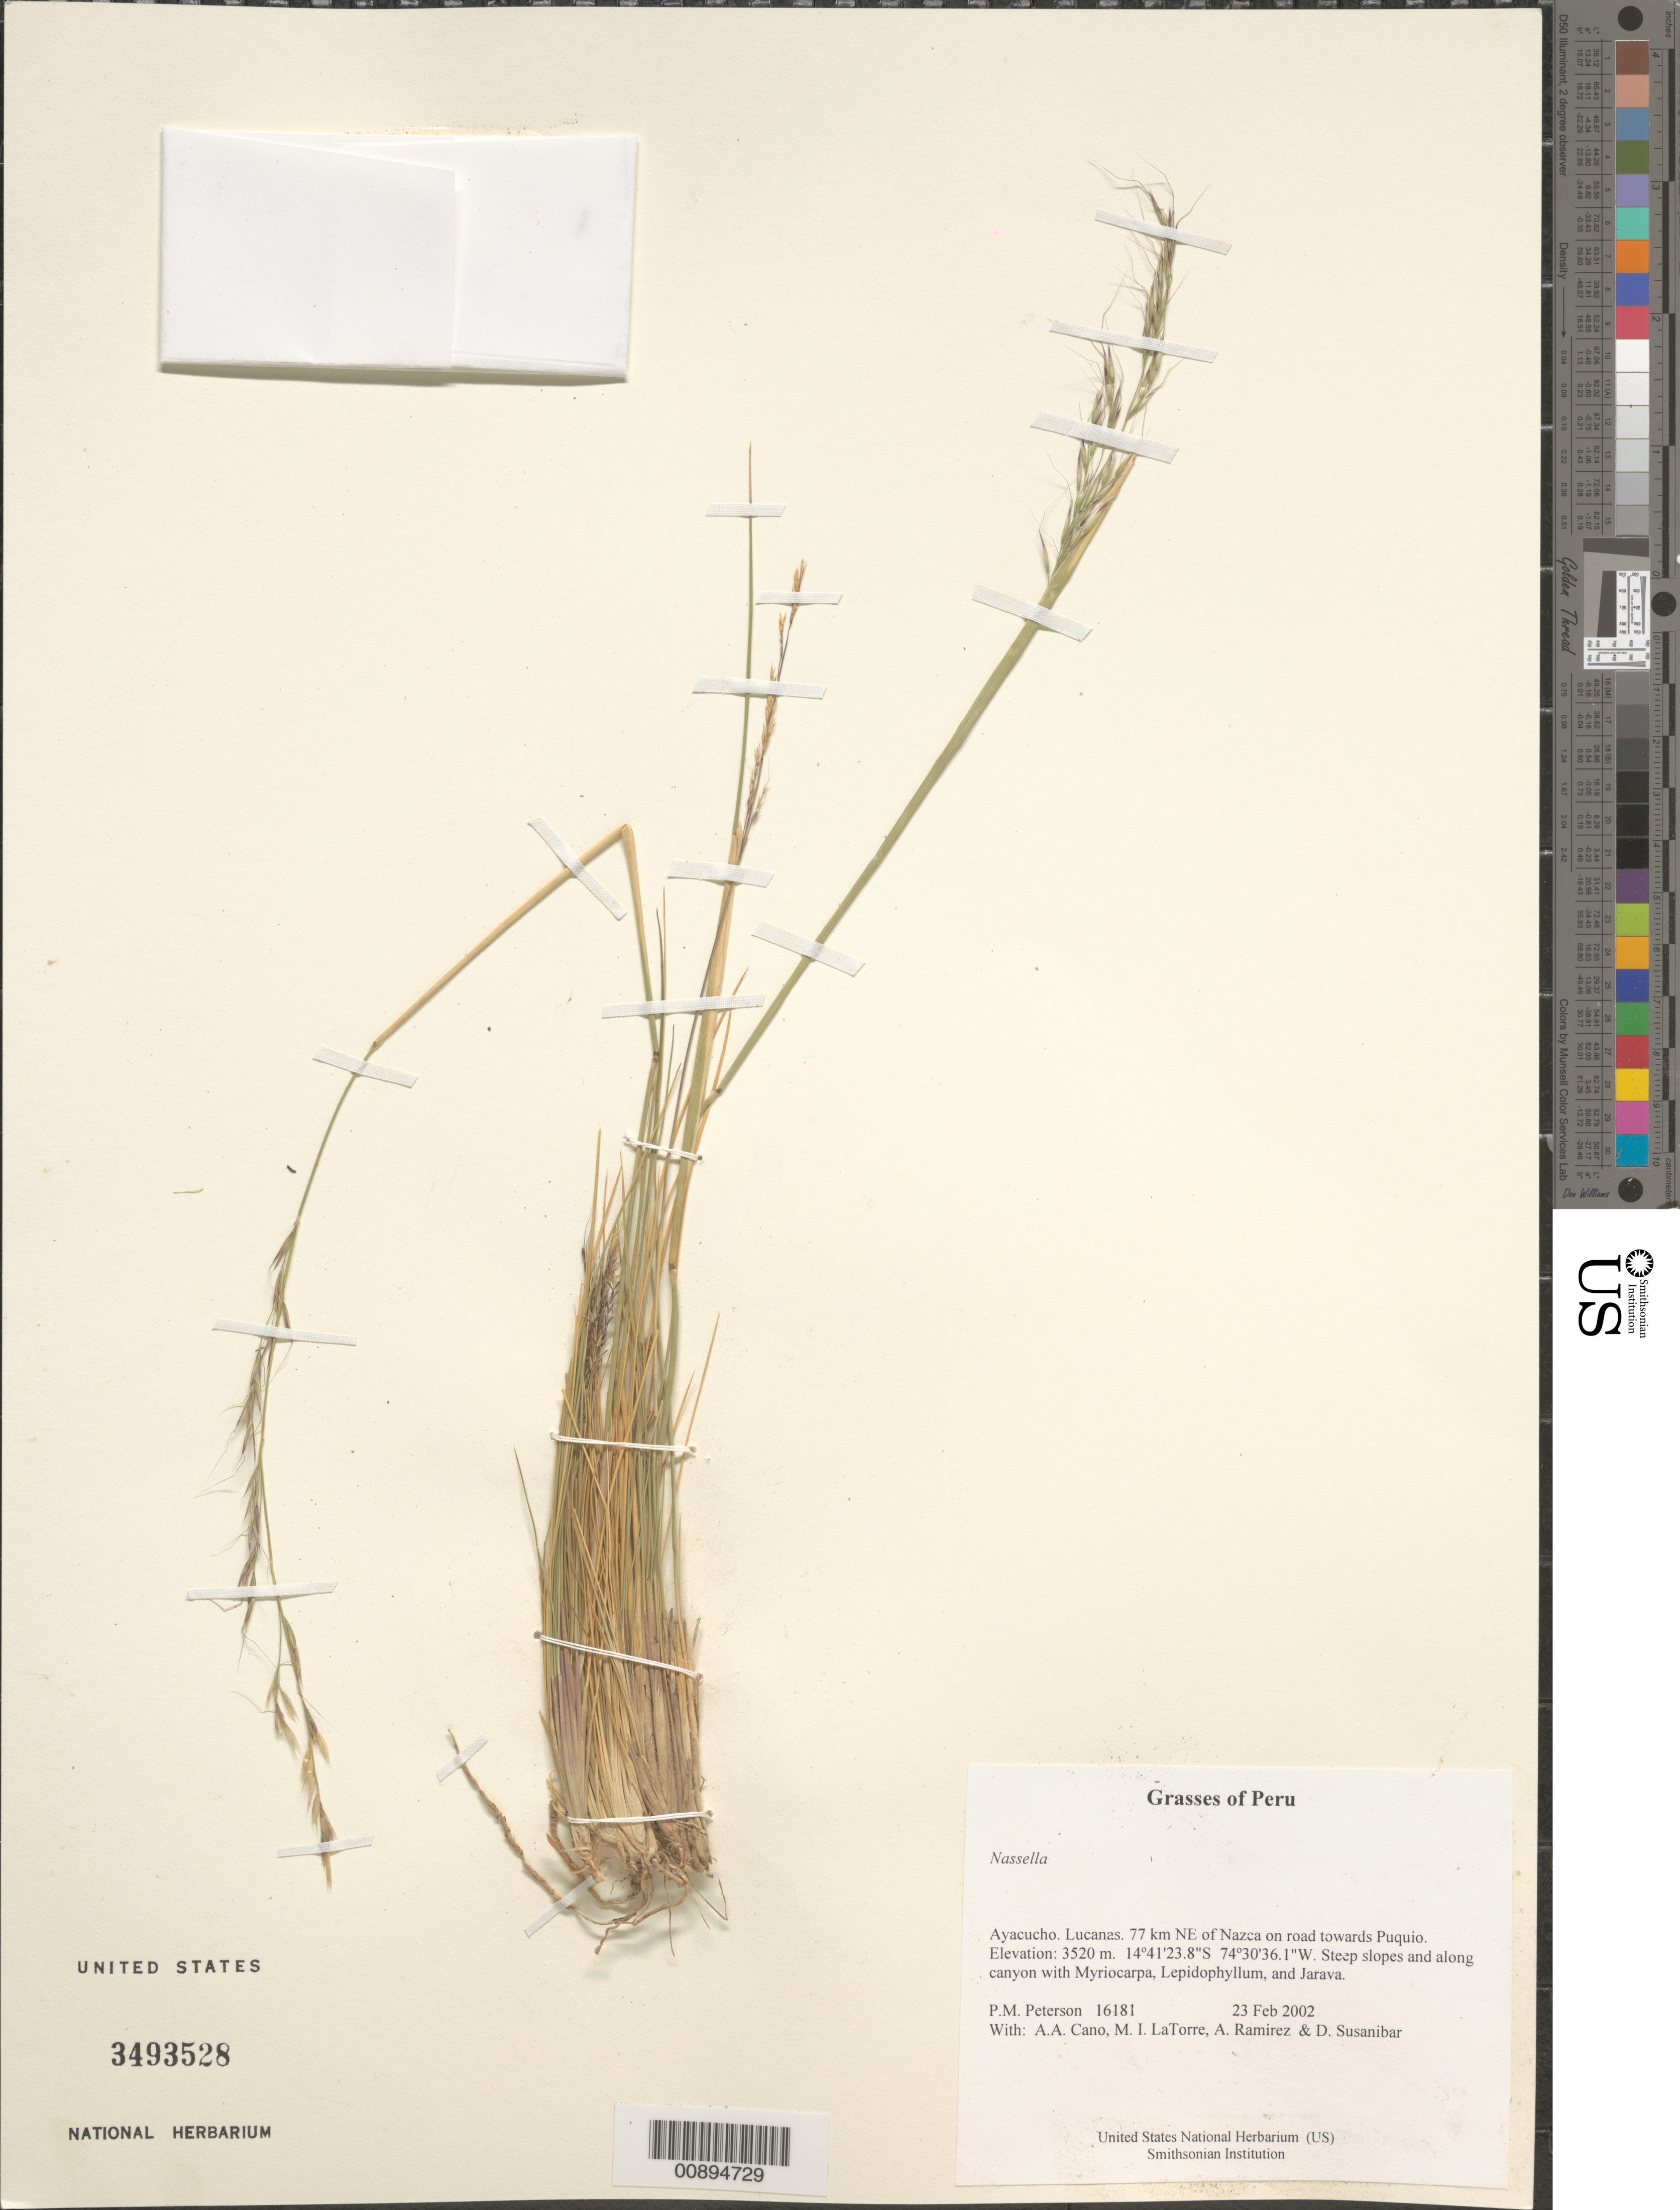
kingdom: Plantae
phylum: Tracheophyta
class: Liliopsida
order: Poales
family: Poaceae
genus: Nassella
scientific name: Nassella sp.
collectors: P. M. Peterson, A. Cano, M. I. La Torre, A. Ramírez & D. Susanibar Cruz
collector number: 16181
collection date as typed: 23 Feb 2002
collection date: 2002-02-23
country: Peru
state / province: Ayacucho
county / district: Lucanas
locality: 77 km NE of Nazca on road towards Puquio.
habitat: Steep slopes and along canyon with Myriocarpa, Lepidophyllum, and Jarava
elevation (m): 3520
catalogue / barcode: US 3493528